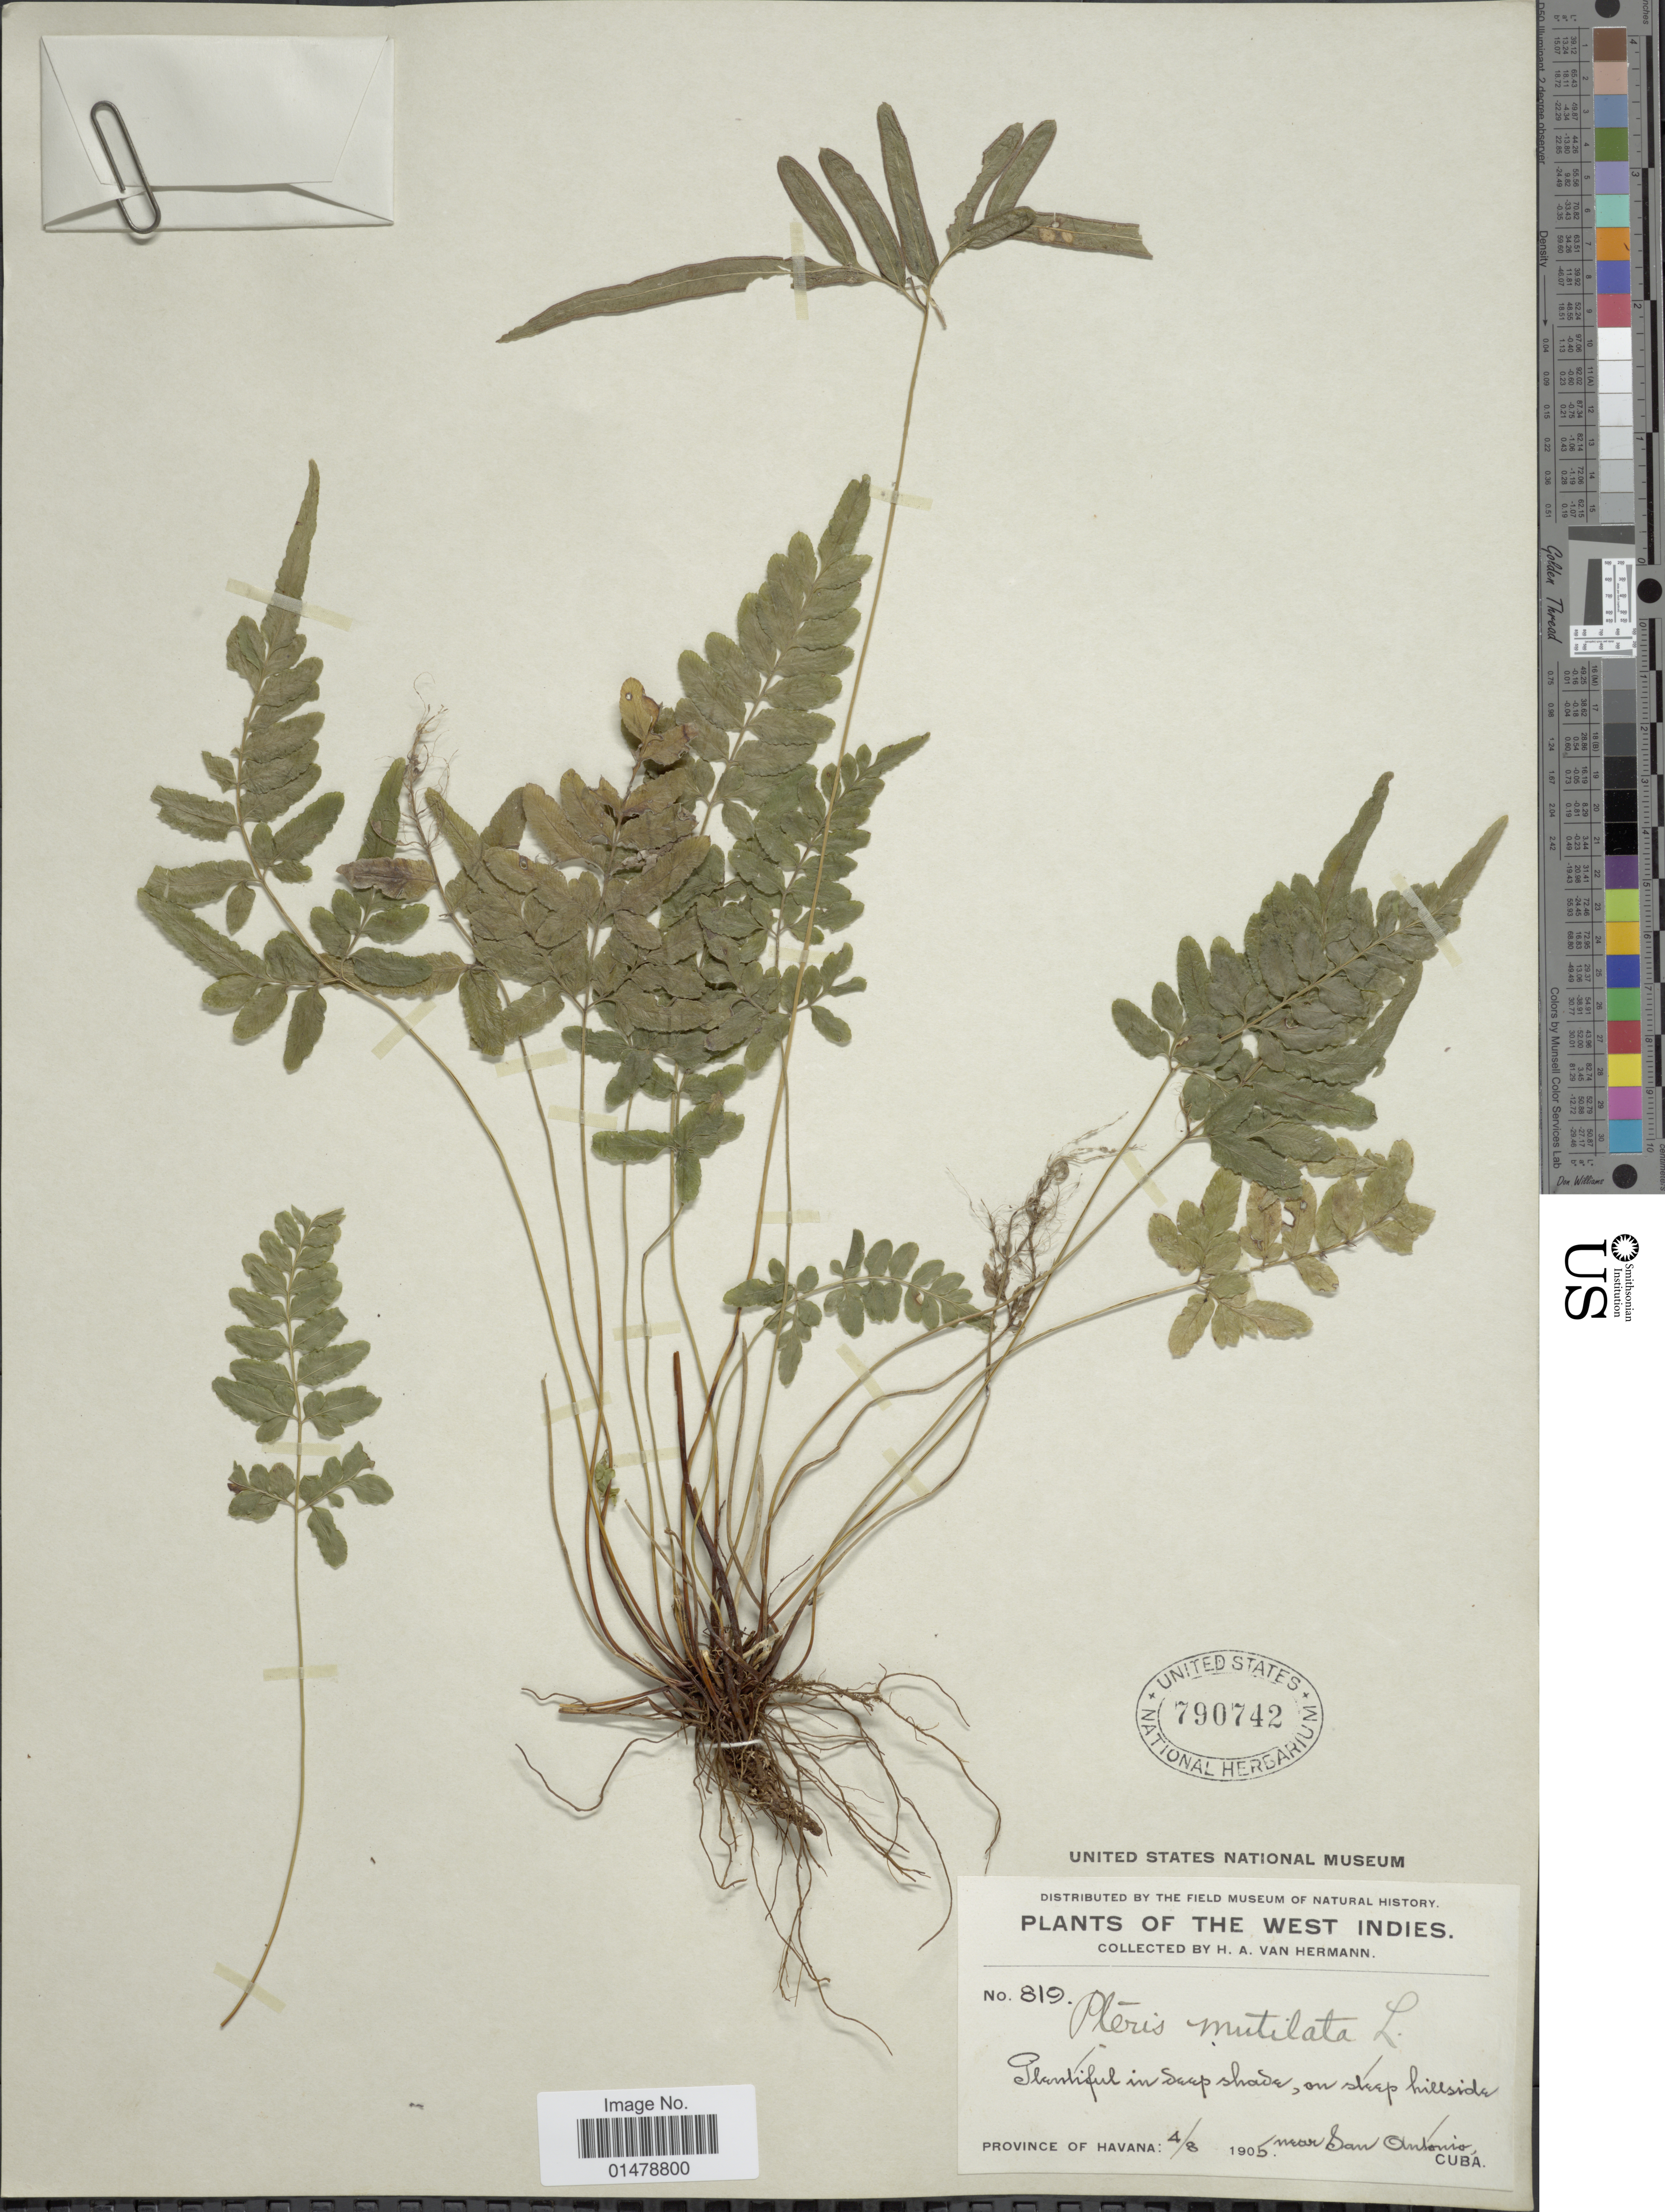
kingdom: Plantae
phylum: Tracheophyta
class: Polypodiopsida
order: Polypodiales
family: Pteridaceae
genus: Pteris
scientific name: Pteris mutilata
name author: L.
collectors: H. A. Van Hermann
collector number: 819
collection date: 1905-08-04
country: Cuba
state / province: La Habana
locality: The West Indies. Province of Havana. Near San Antonio.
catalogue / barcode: US 790742